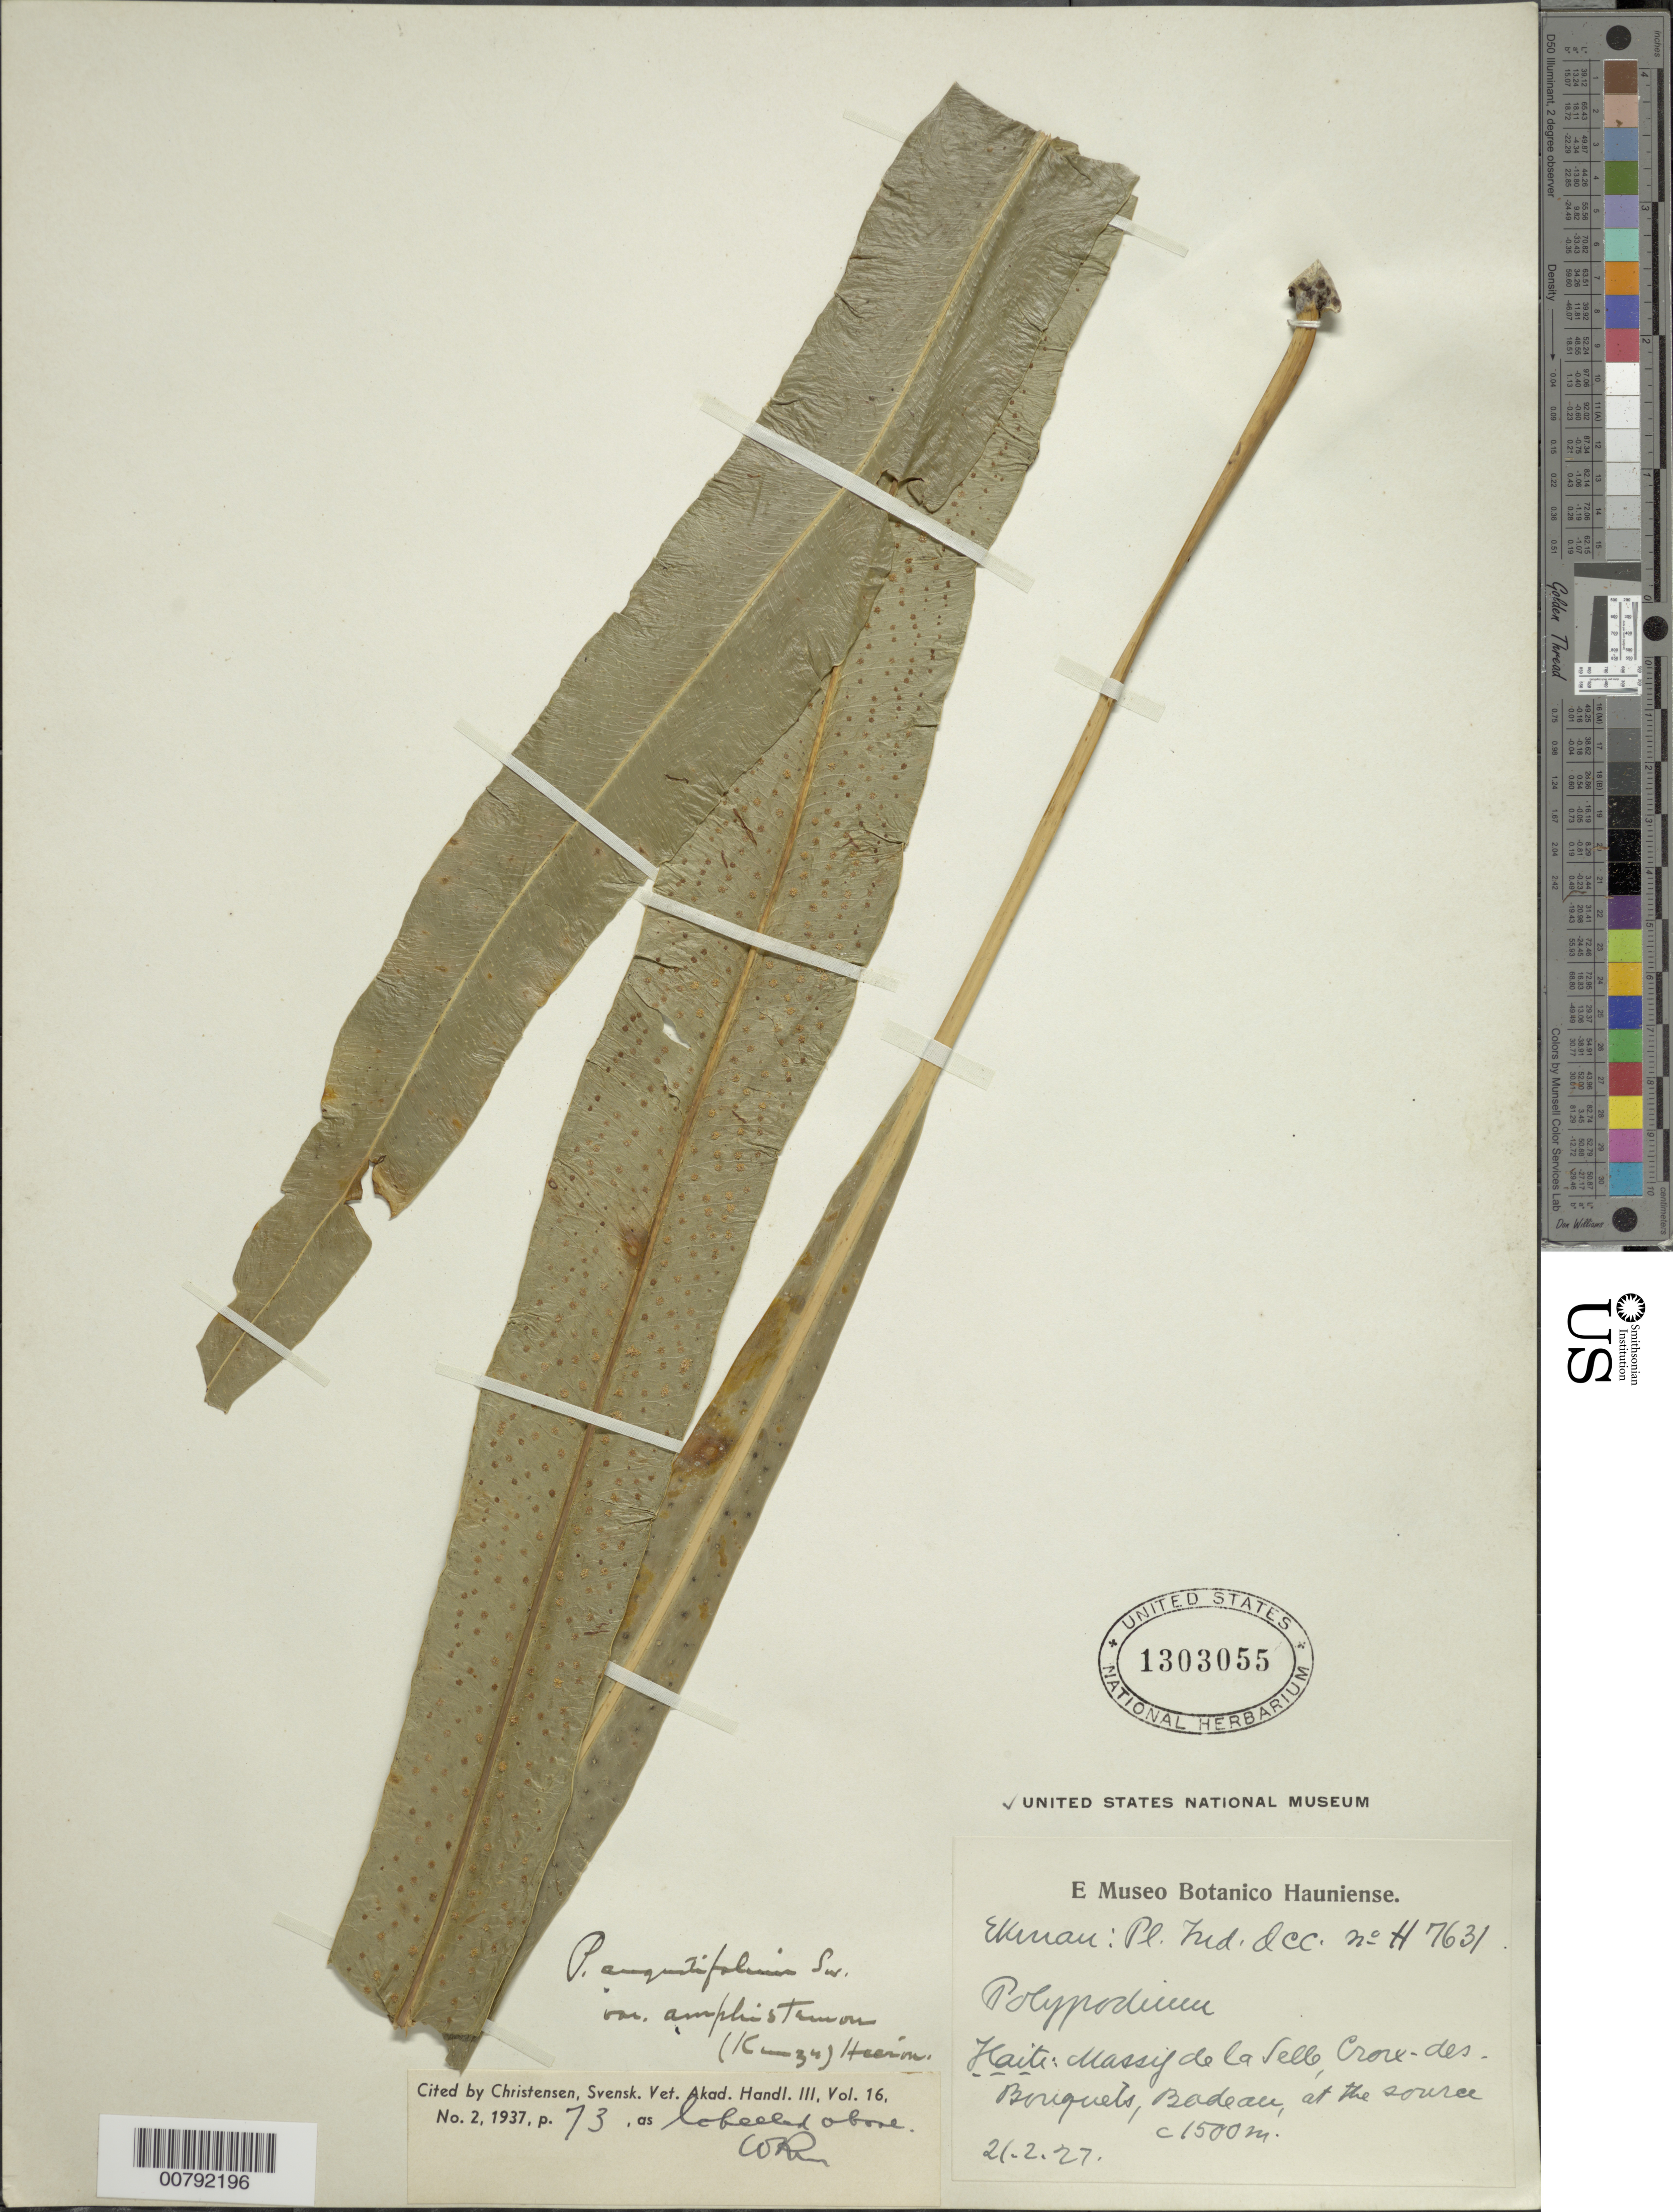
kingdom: Plantae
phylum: Tracheophyta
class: Polypodiopsida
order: Polypodiales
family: Polypodiaceae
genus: Campyloneurum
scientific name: Campyloneurum amphostenon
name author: (Kunze ex Klotzsch) Fée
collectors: E. L. Ekman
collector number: H 7631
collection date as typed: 21 Feb 1927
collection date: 1927-02-21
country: Haiti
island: Hispaniola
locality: Massif de la Selle, Croix-des-Bouquets, Badeau, at the souce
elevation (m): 1500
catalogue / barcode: US 1303055